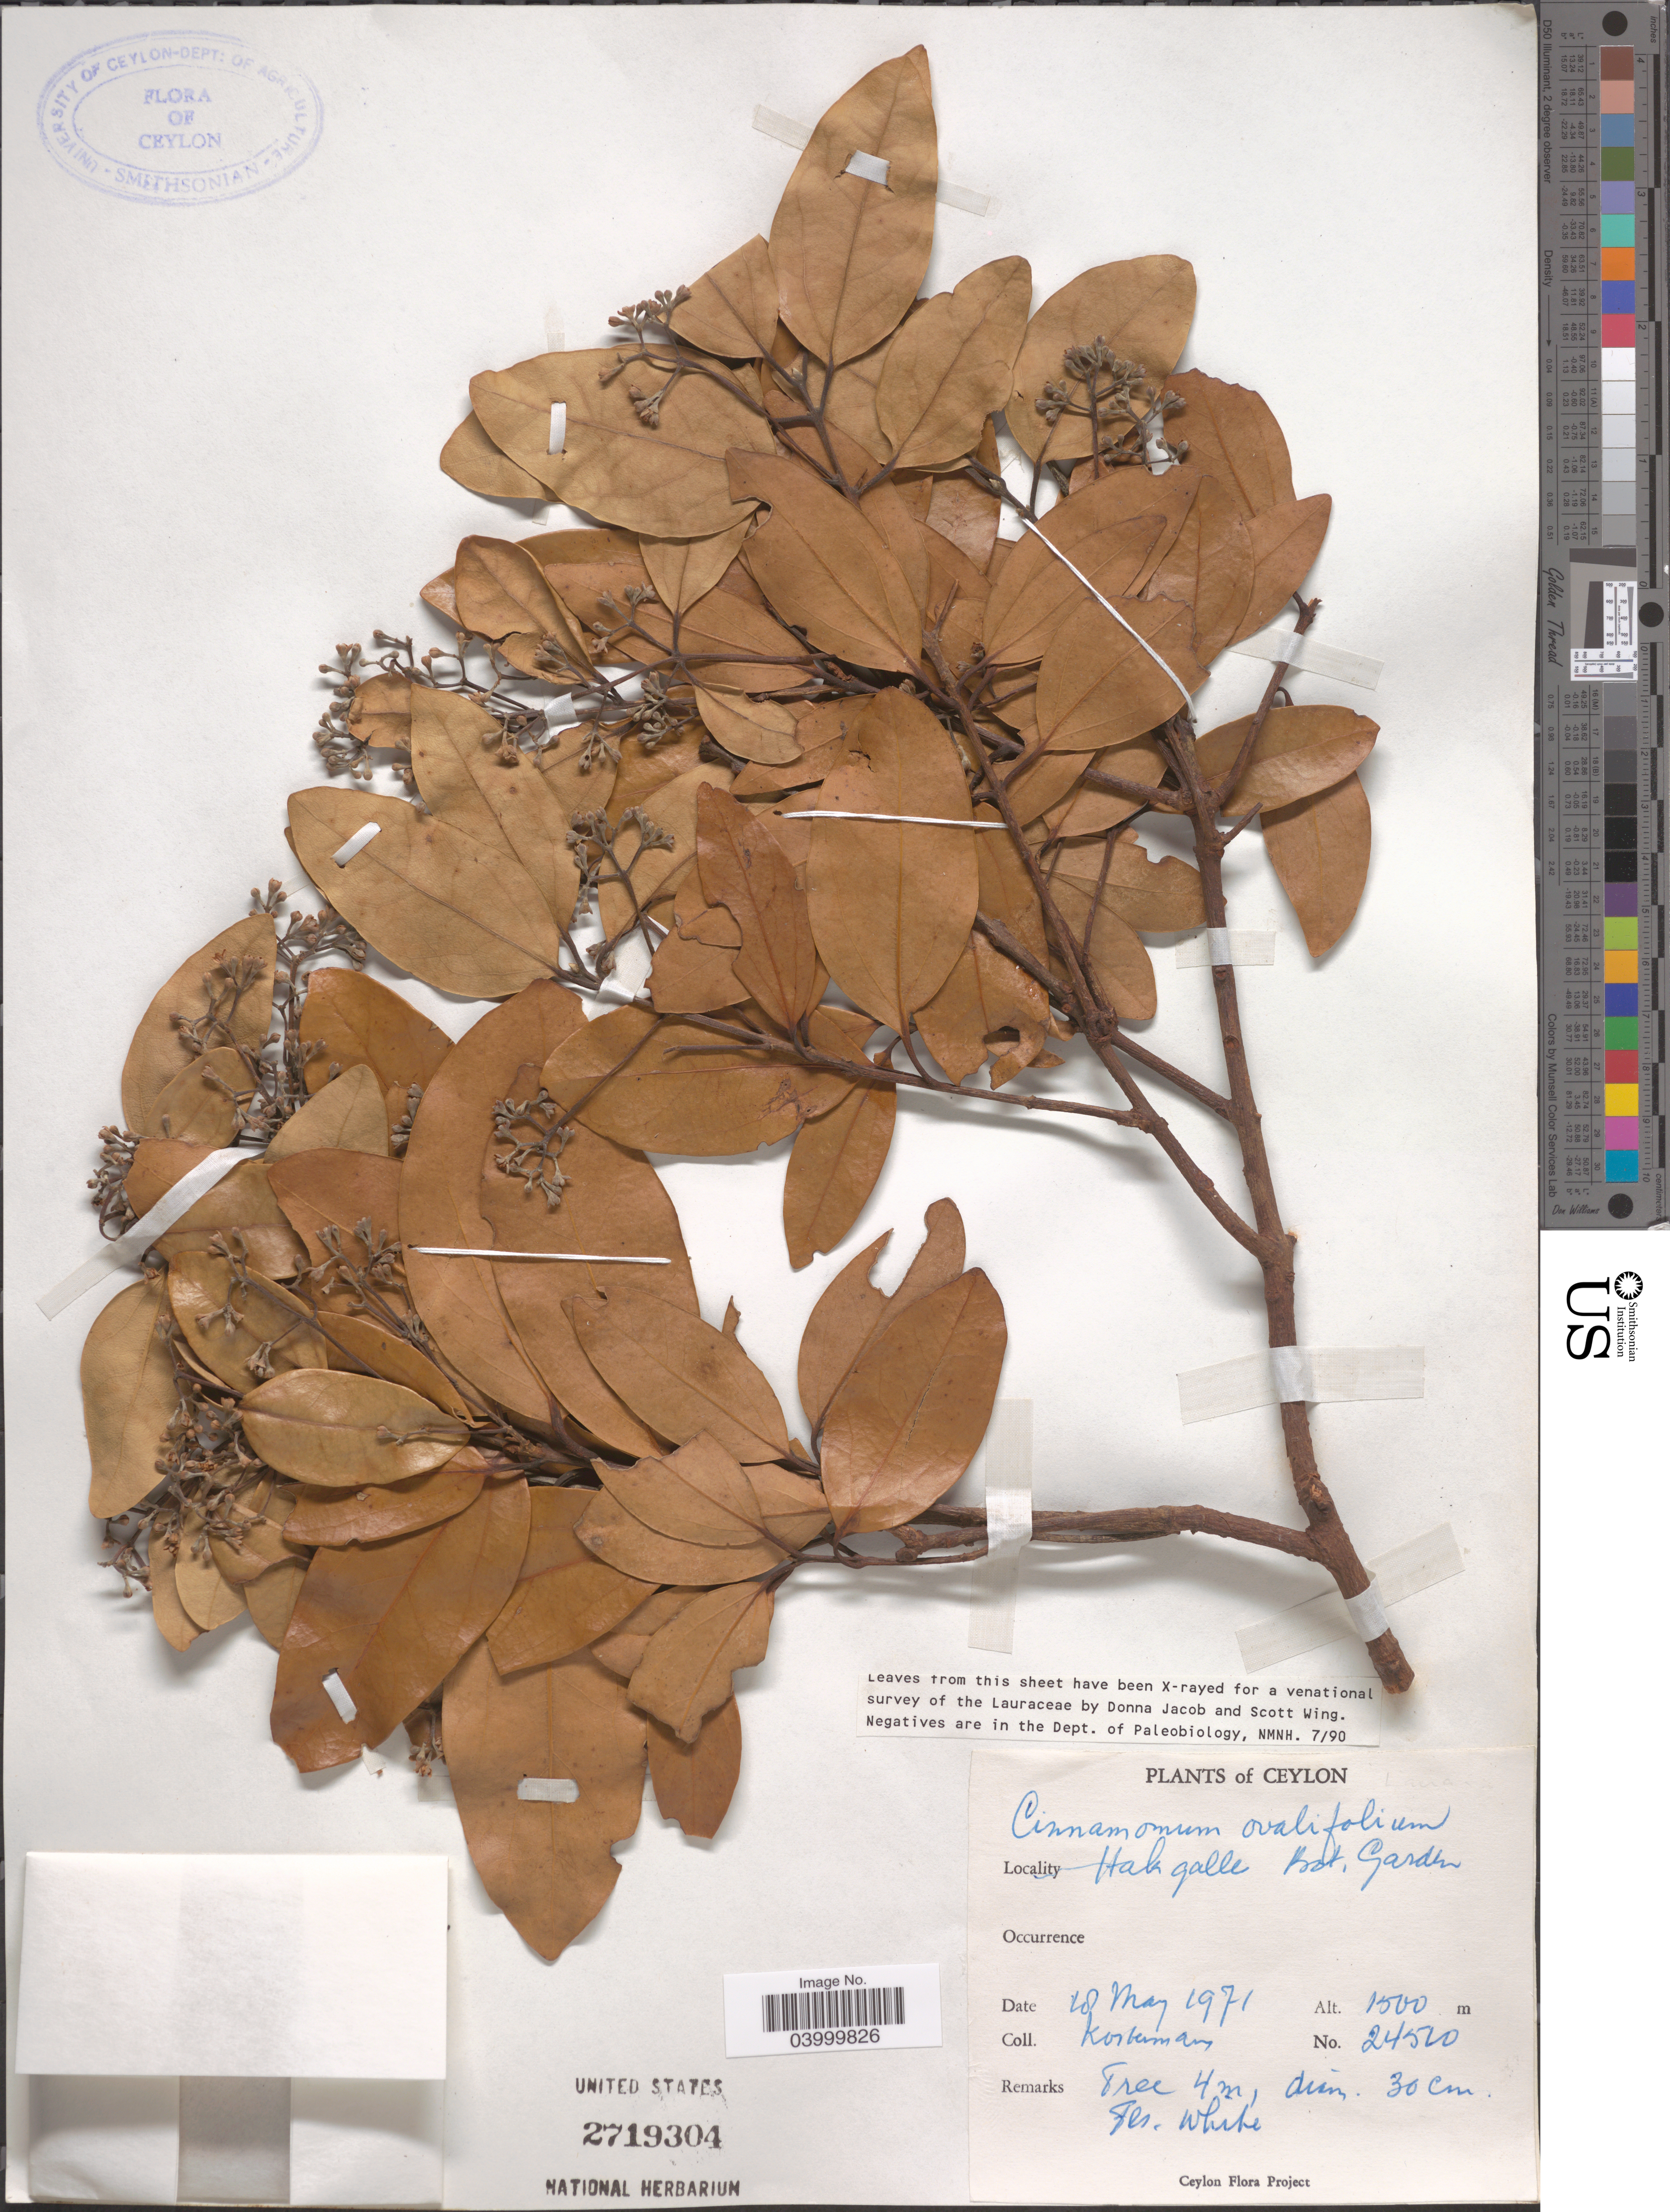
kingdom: Plantae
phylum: Tracheophyta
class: Magnoliopsida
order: Laurales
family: Lauraceae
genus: Cinnamomum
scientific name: Cinnamomum ovalifolium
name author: Wight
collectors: Kostermans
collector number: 24520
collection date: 1971-05-18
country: Sri Lanka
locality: Ceylon. Hak galle Bot. Garden.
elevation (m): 1500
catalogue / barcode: US 2719304